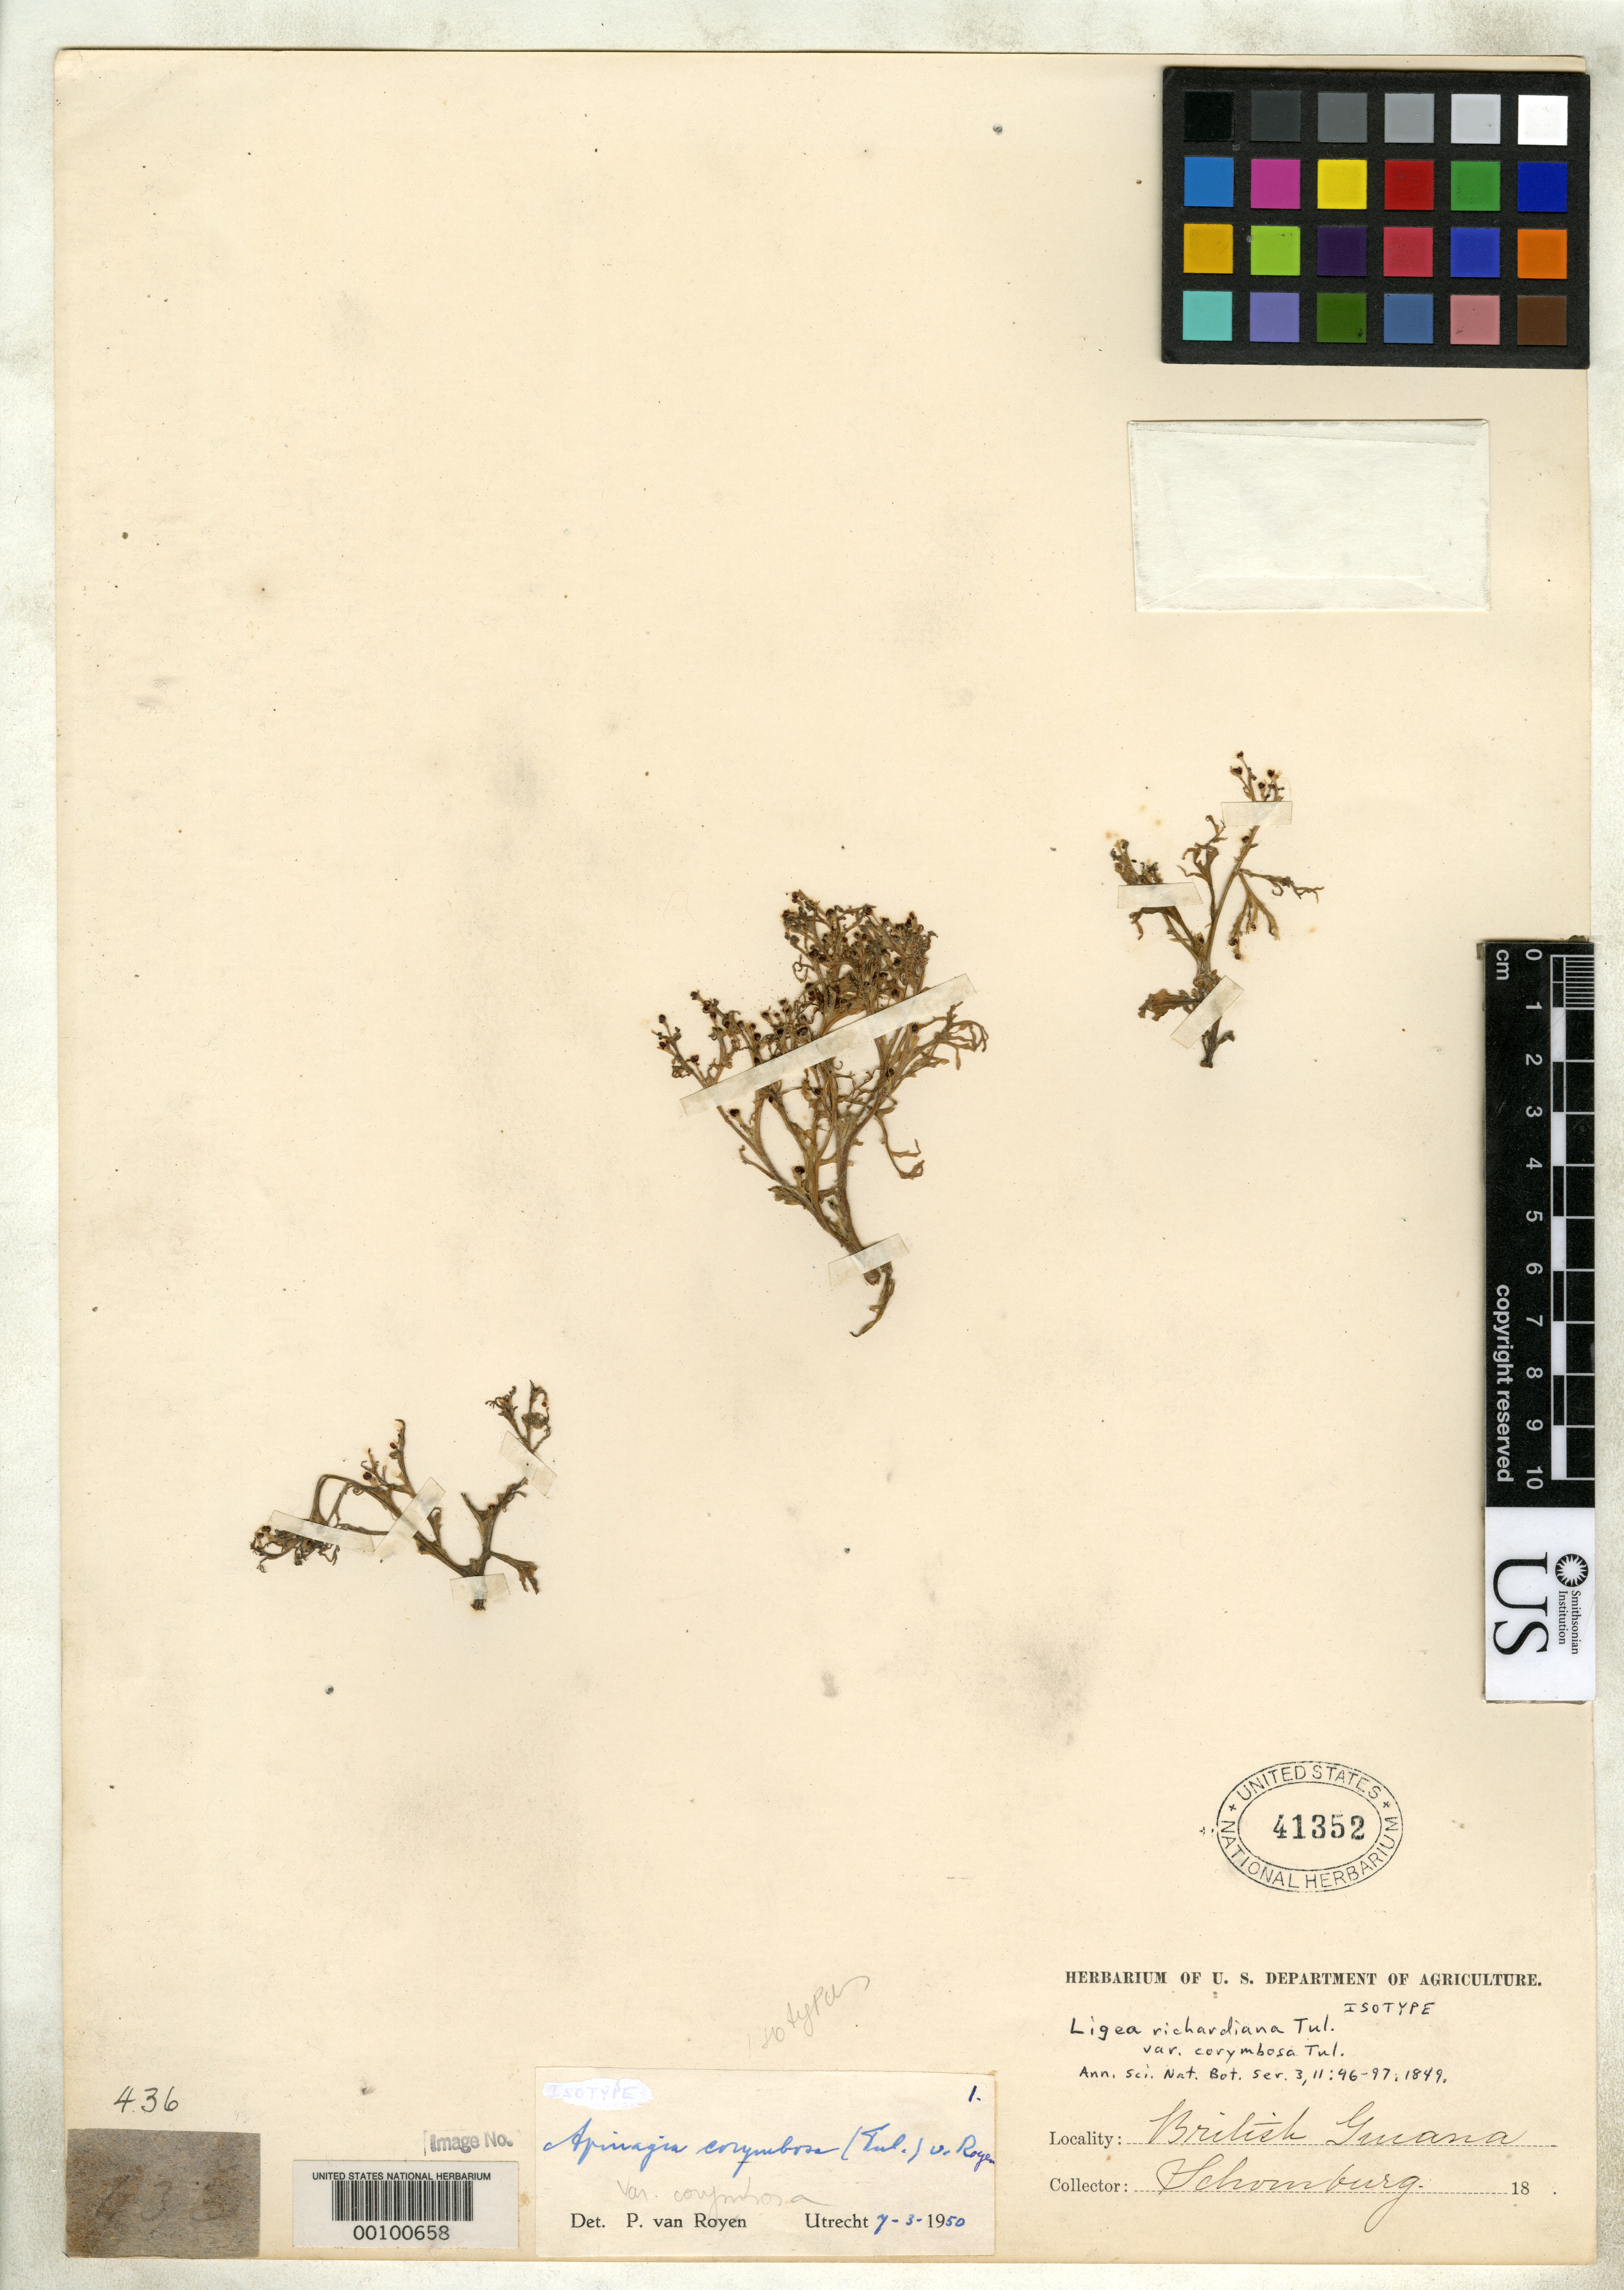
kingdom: Plantae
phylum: Tracheophyta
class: Magnoliopsida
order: Malpighiales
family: Podostemaceae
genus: Ligea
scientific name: Ligea richardiana var. corymbosa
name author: Tul.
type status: Isotype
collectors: R. H. Schomburgk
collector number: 436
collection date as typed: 18--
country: Guyana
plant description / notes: Annotated by C.T. Philbrick (2020) as "possible isotype"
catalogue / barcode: US 41352